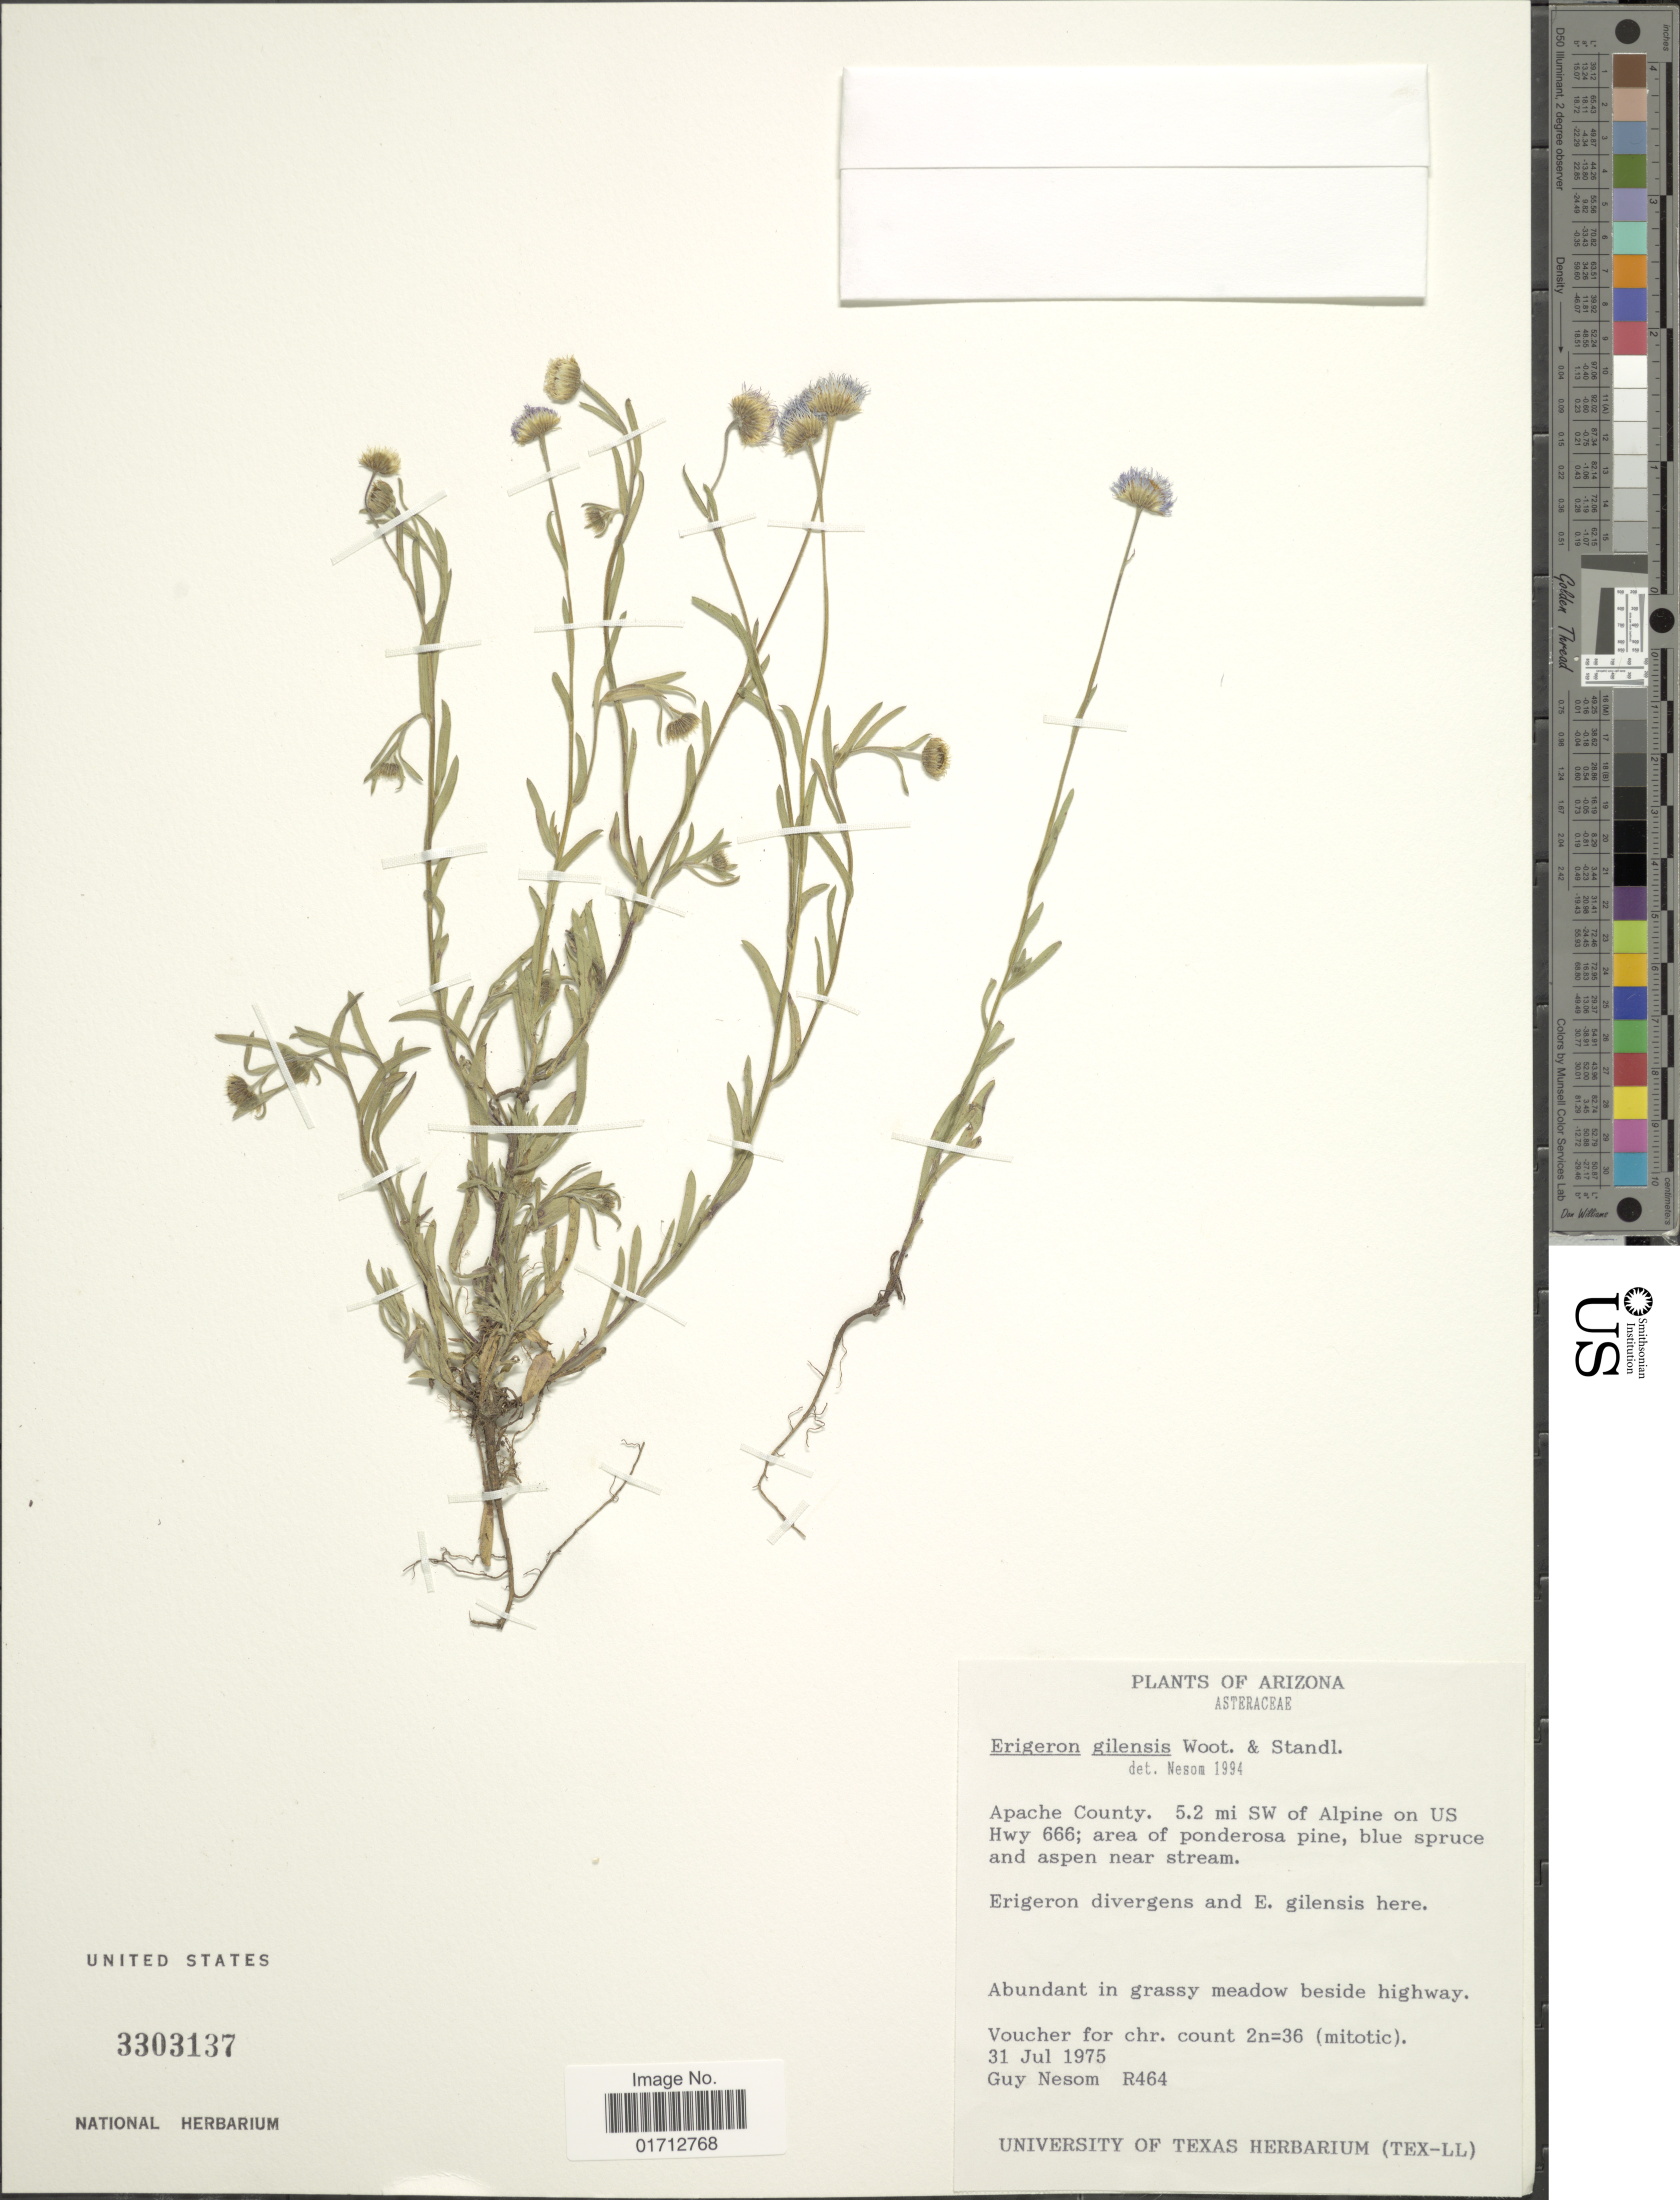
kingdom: Plantae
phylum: Tracheophyta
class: Magnoliopsida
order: Asterales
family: Asteraceae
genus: Erigeron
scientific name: Erigeron gilensis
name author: Wooton & Standl.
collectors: G. Nesom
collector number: R464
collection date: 1975-07-31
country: United States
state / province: Arizona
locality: Apache County. 5.2 mi SW of Alpine on US Hwy 666.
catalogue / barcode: US 3303137